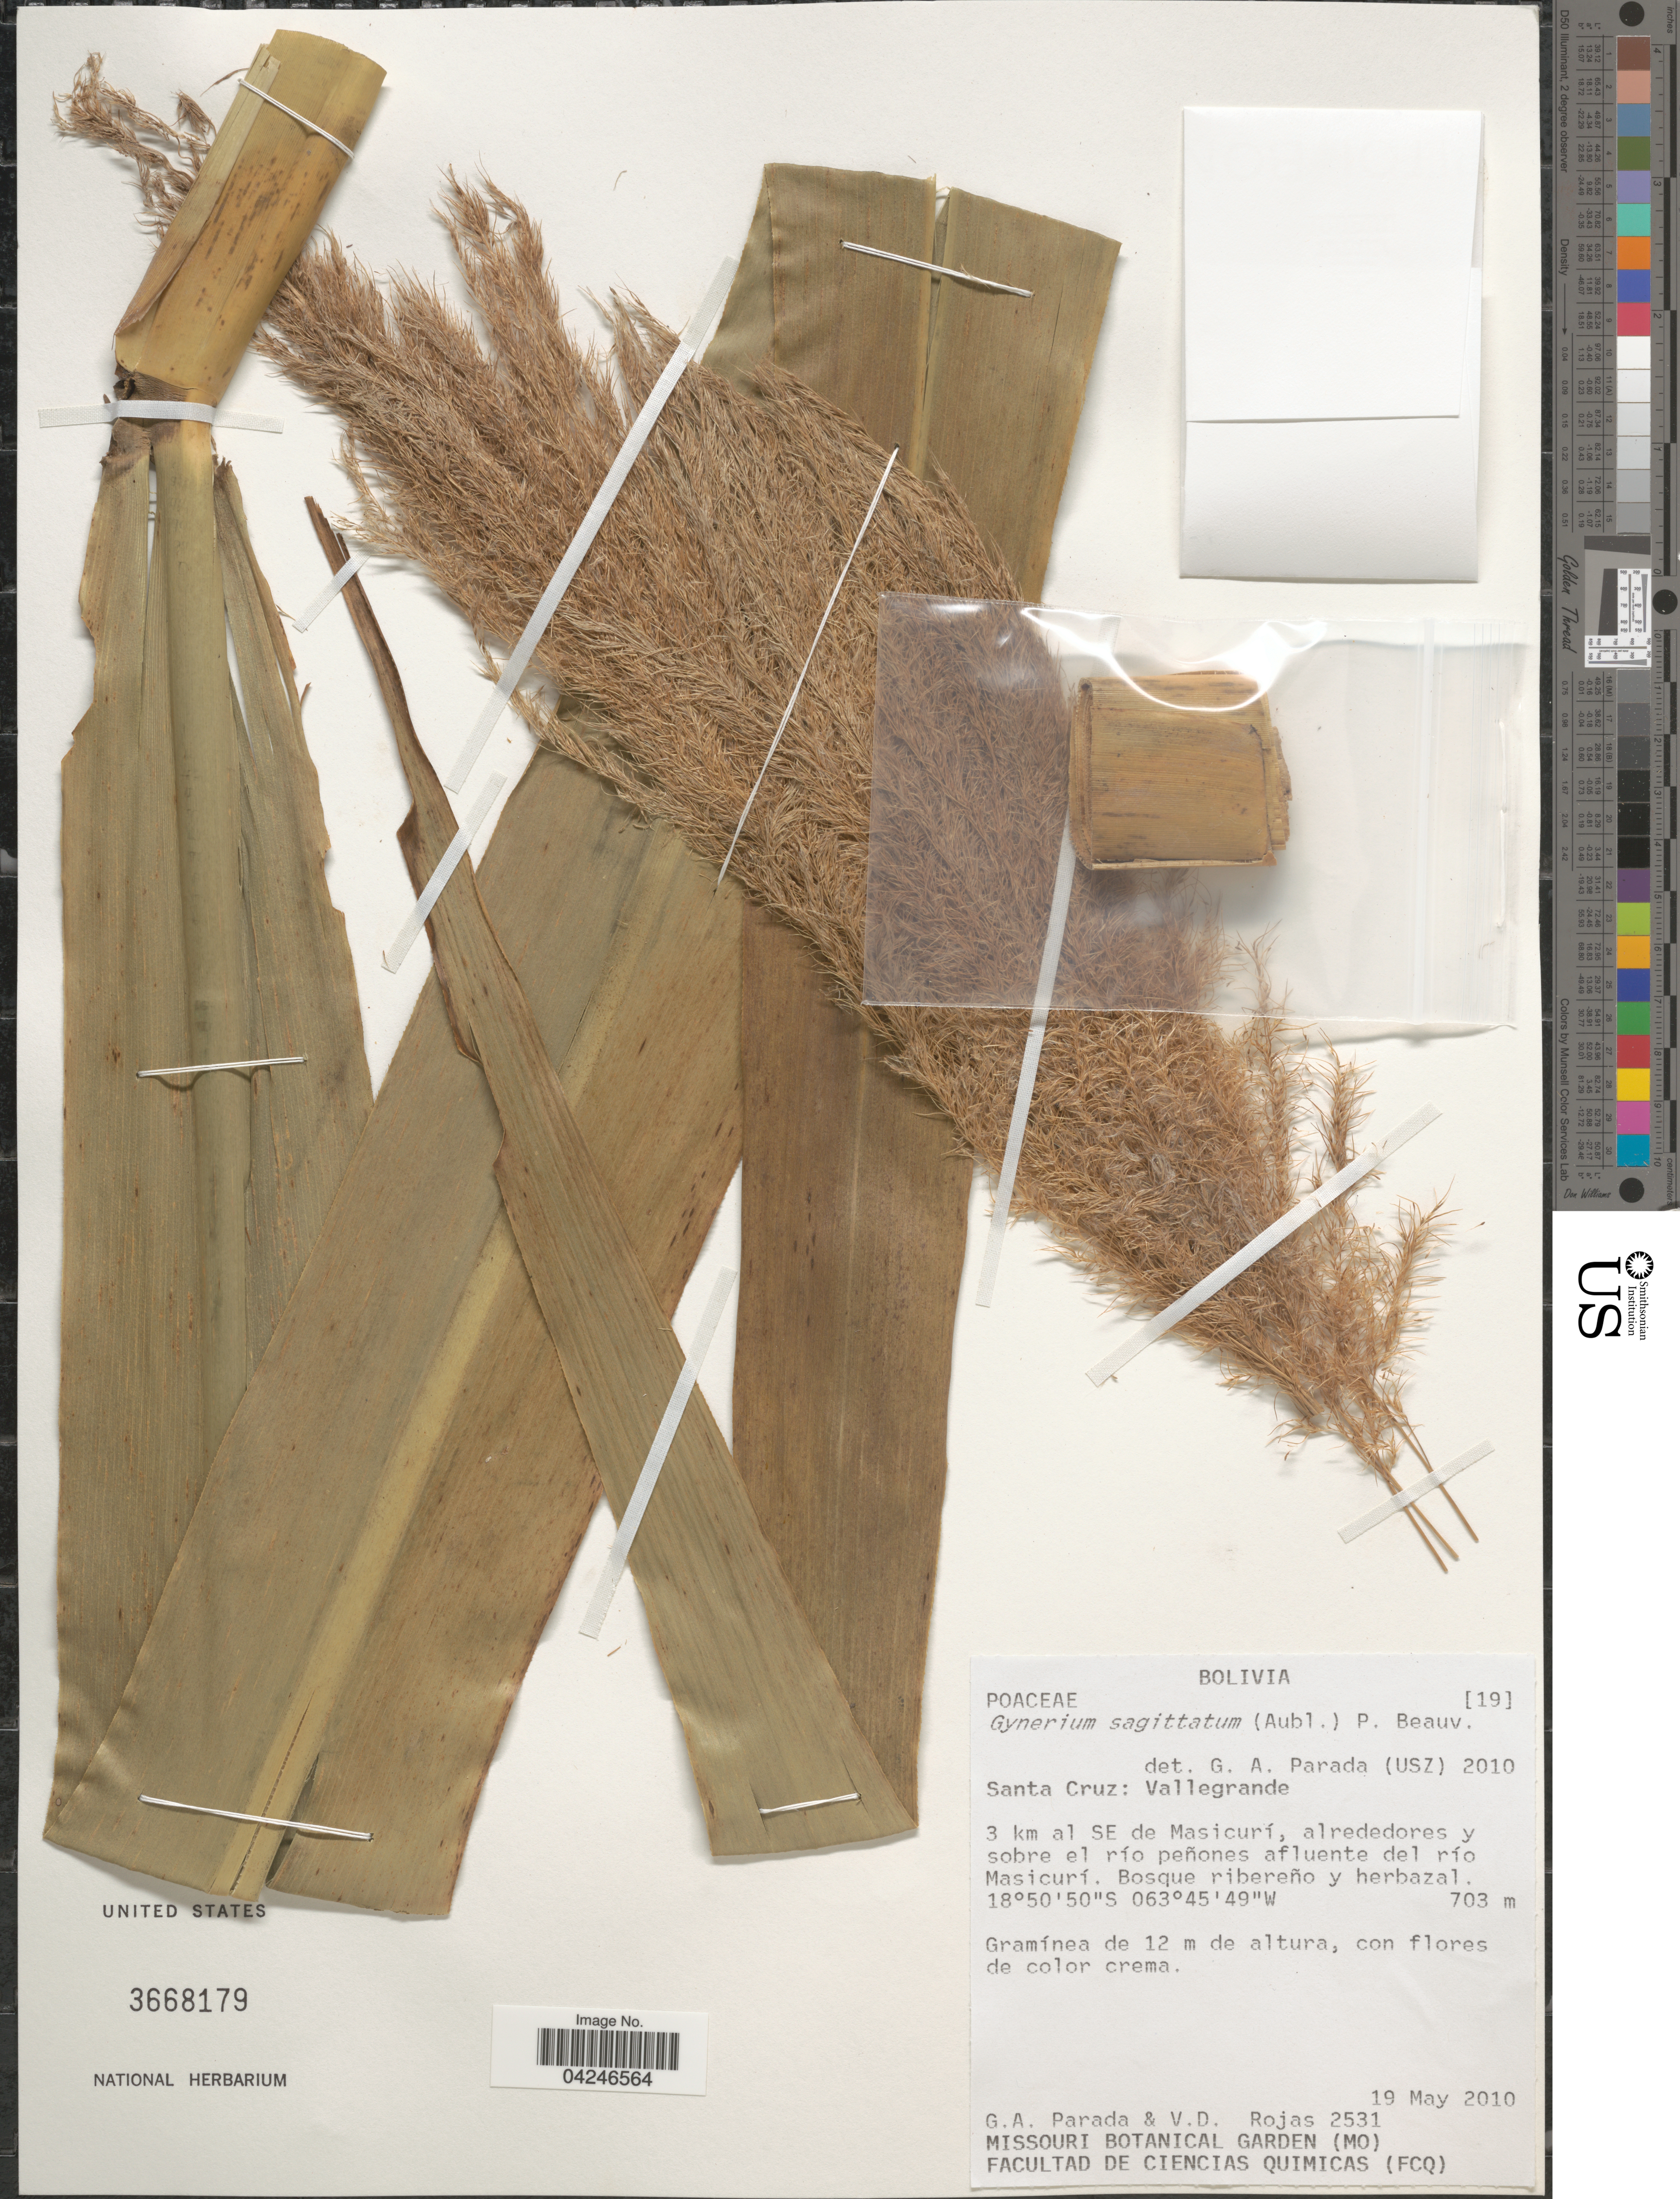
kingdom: Plantae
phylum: Tracheophyta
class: Liliopsida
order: Poales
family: Poaceae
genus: Gynerium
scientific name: Gynerium sagittatum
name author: (Aubl.) P. Beauv.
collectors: G. Parada & V. Rojas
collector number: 2531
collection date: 2010-05-19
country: Bolivia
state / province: Santa Cruz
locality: Vallegrande. 3 km al SE de Masicurí, alrededores y sobre el río peñones afluente del río Masicurí.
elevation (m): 703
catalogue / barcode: US 3668179